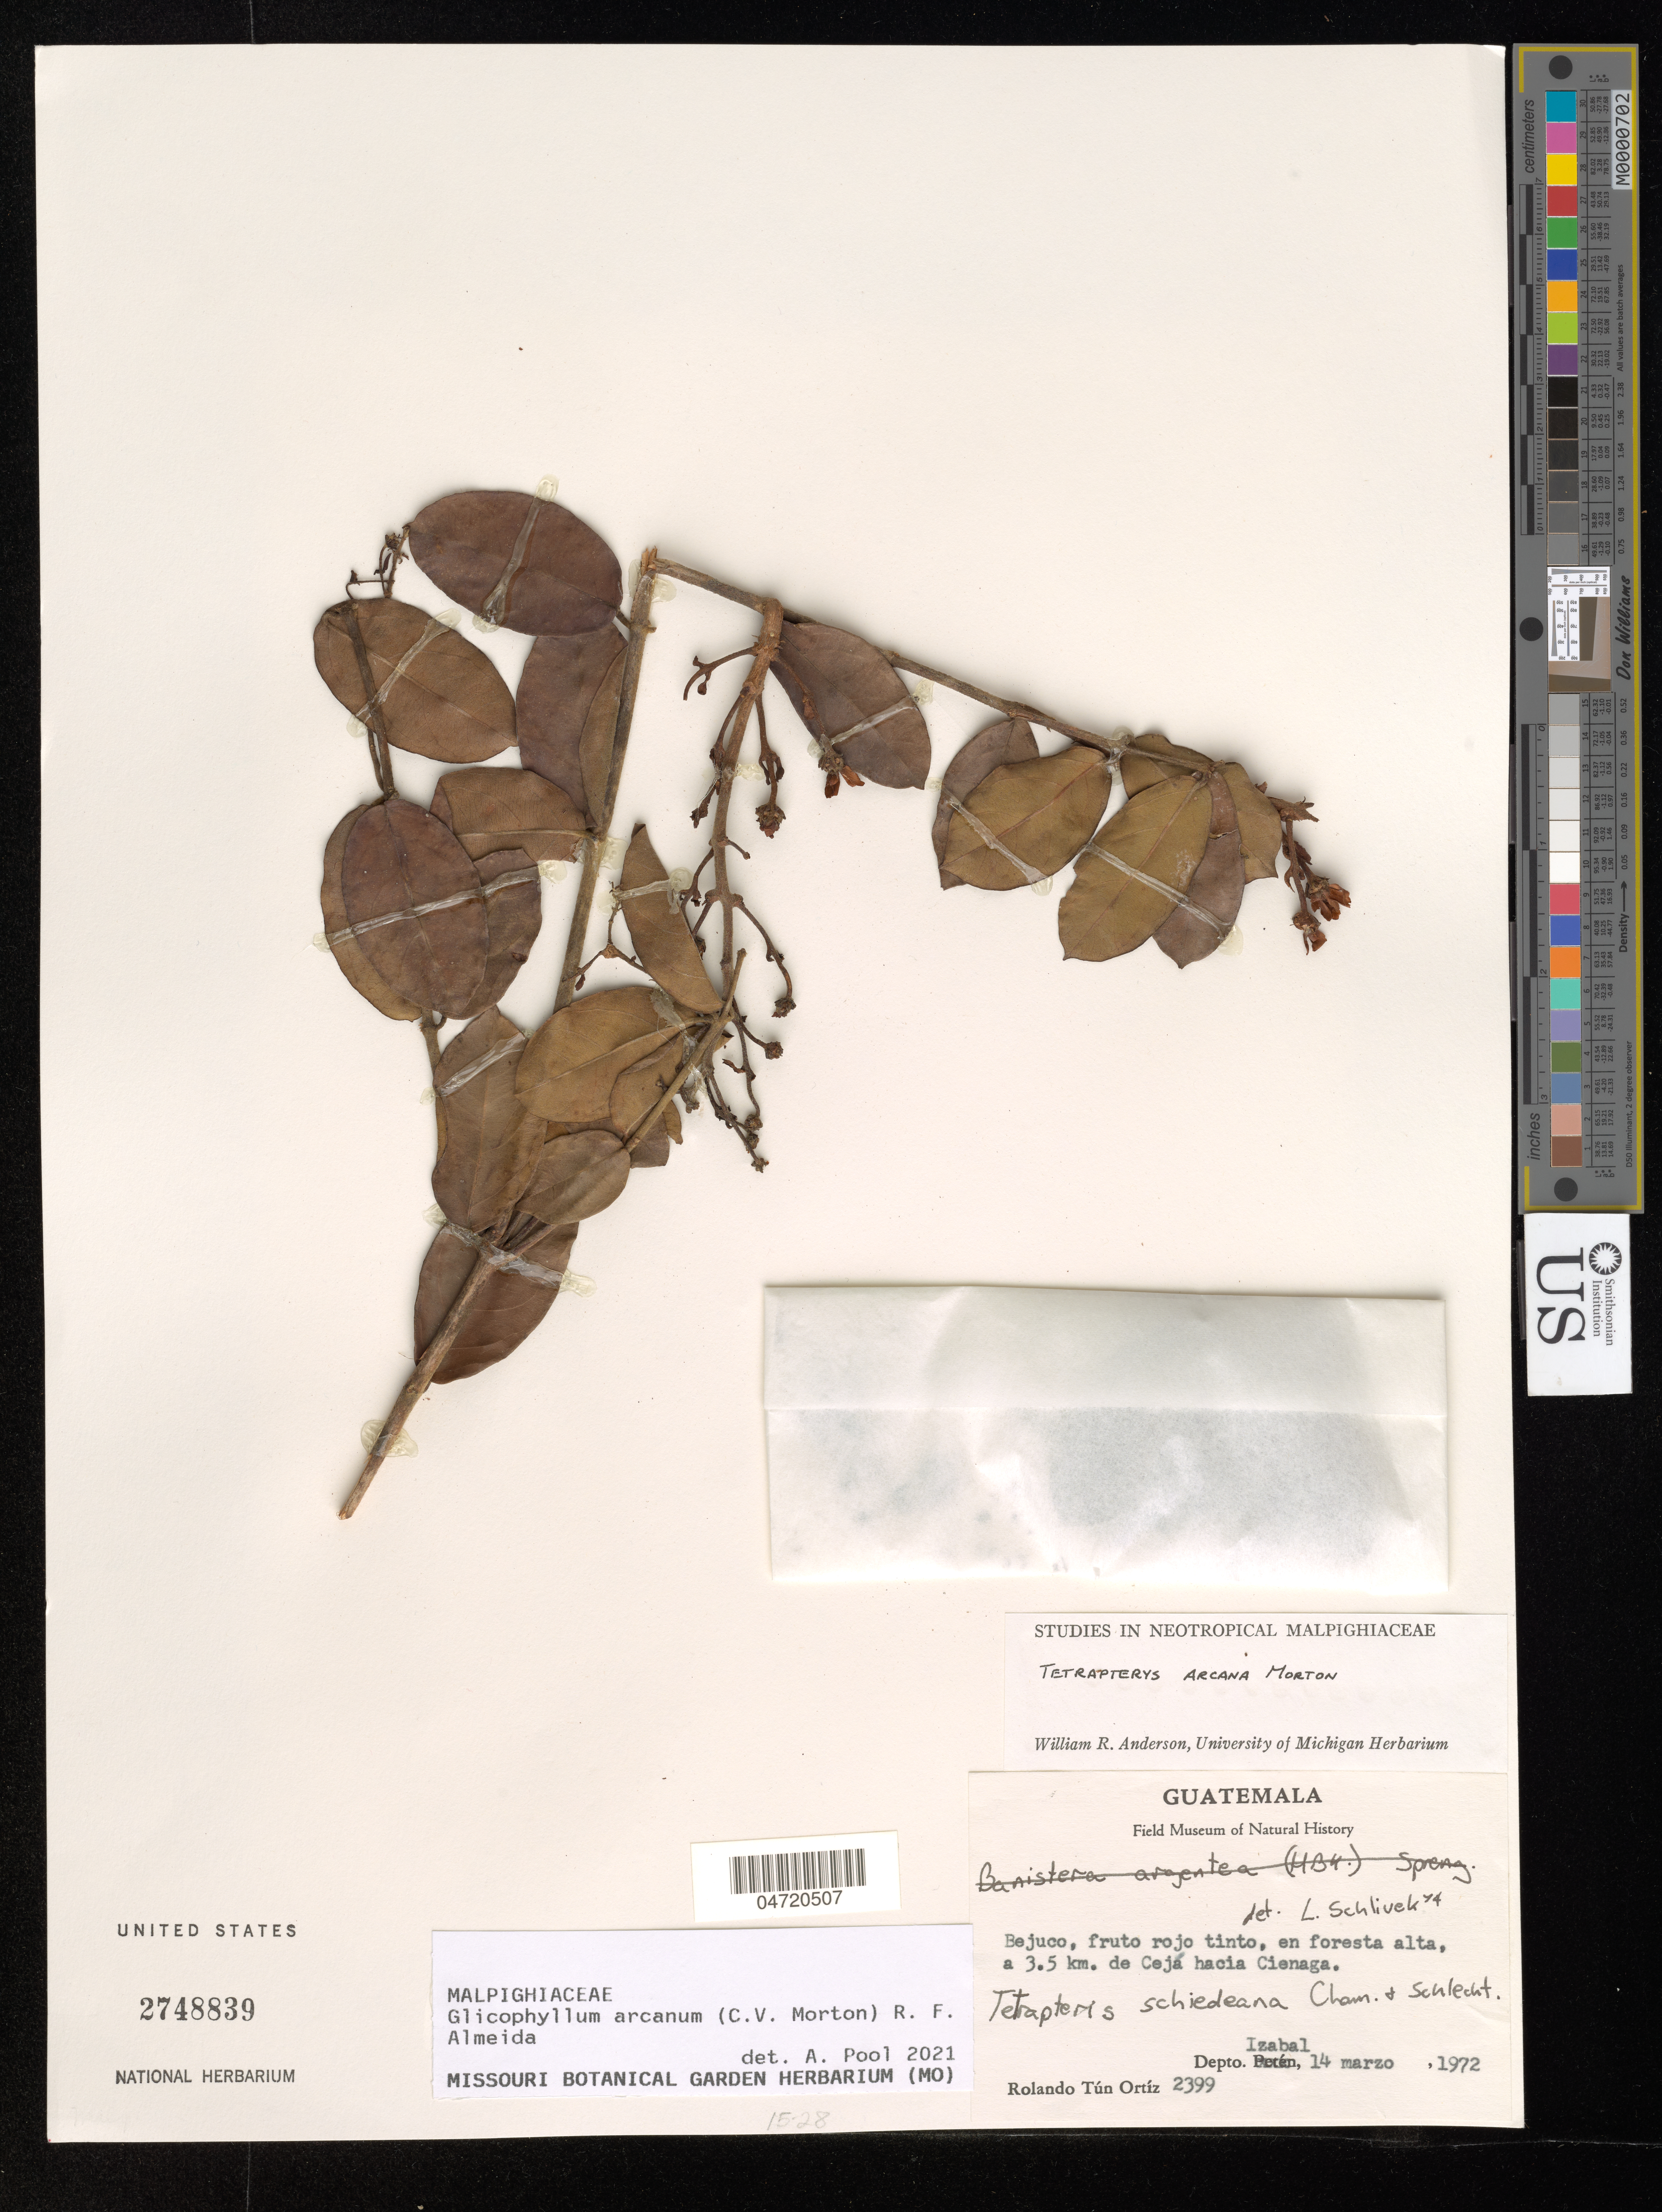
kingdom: Plantae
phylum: Tracheophyta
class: Magnoliopsida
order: Malpighiales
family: Malpighiaceae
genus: Glicophyllum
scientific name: Glicophyllum arcanum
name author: (C.V. Morton) R.F. Almeida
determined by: Pool, A., (MO), Missouri Botanical Garden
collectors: R. Tún Ortíz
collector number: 2399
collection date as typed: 14 Mar 1972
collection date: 1972-03-14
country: Guatemala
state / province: Izabal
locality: en foresta alta, a 3.5 km. de Cejá hacia Cienaga.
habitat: En foresta alta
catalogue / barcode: US 2748839